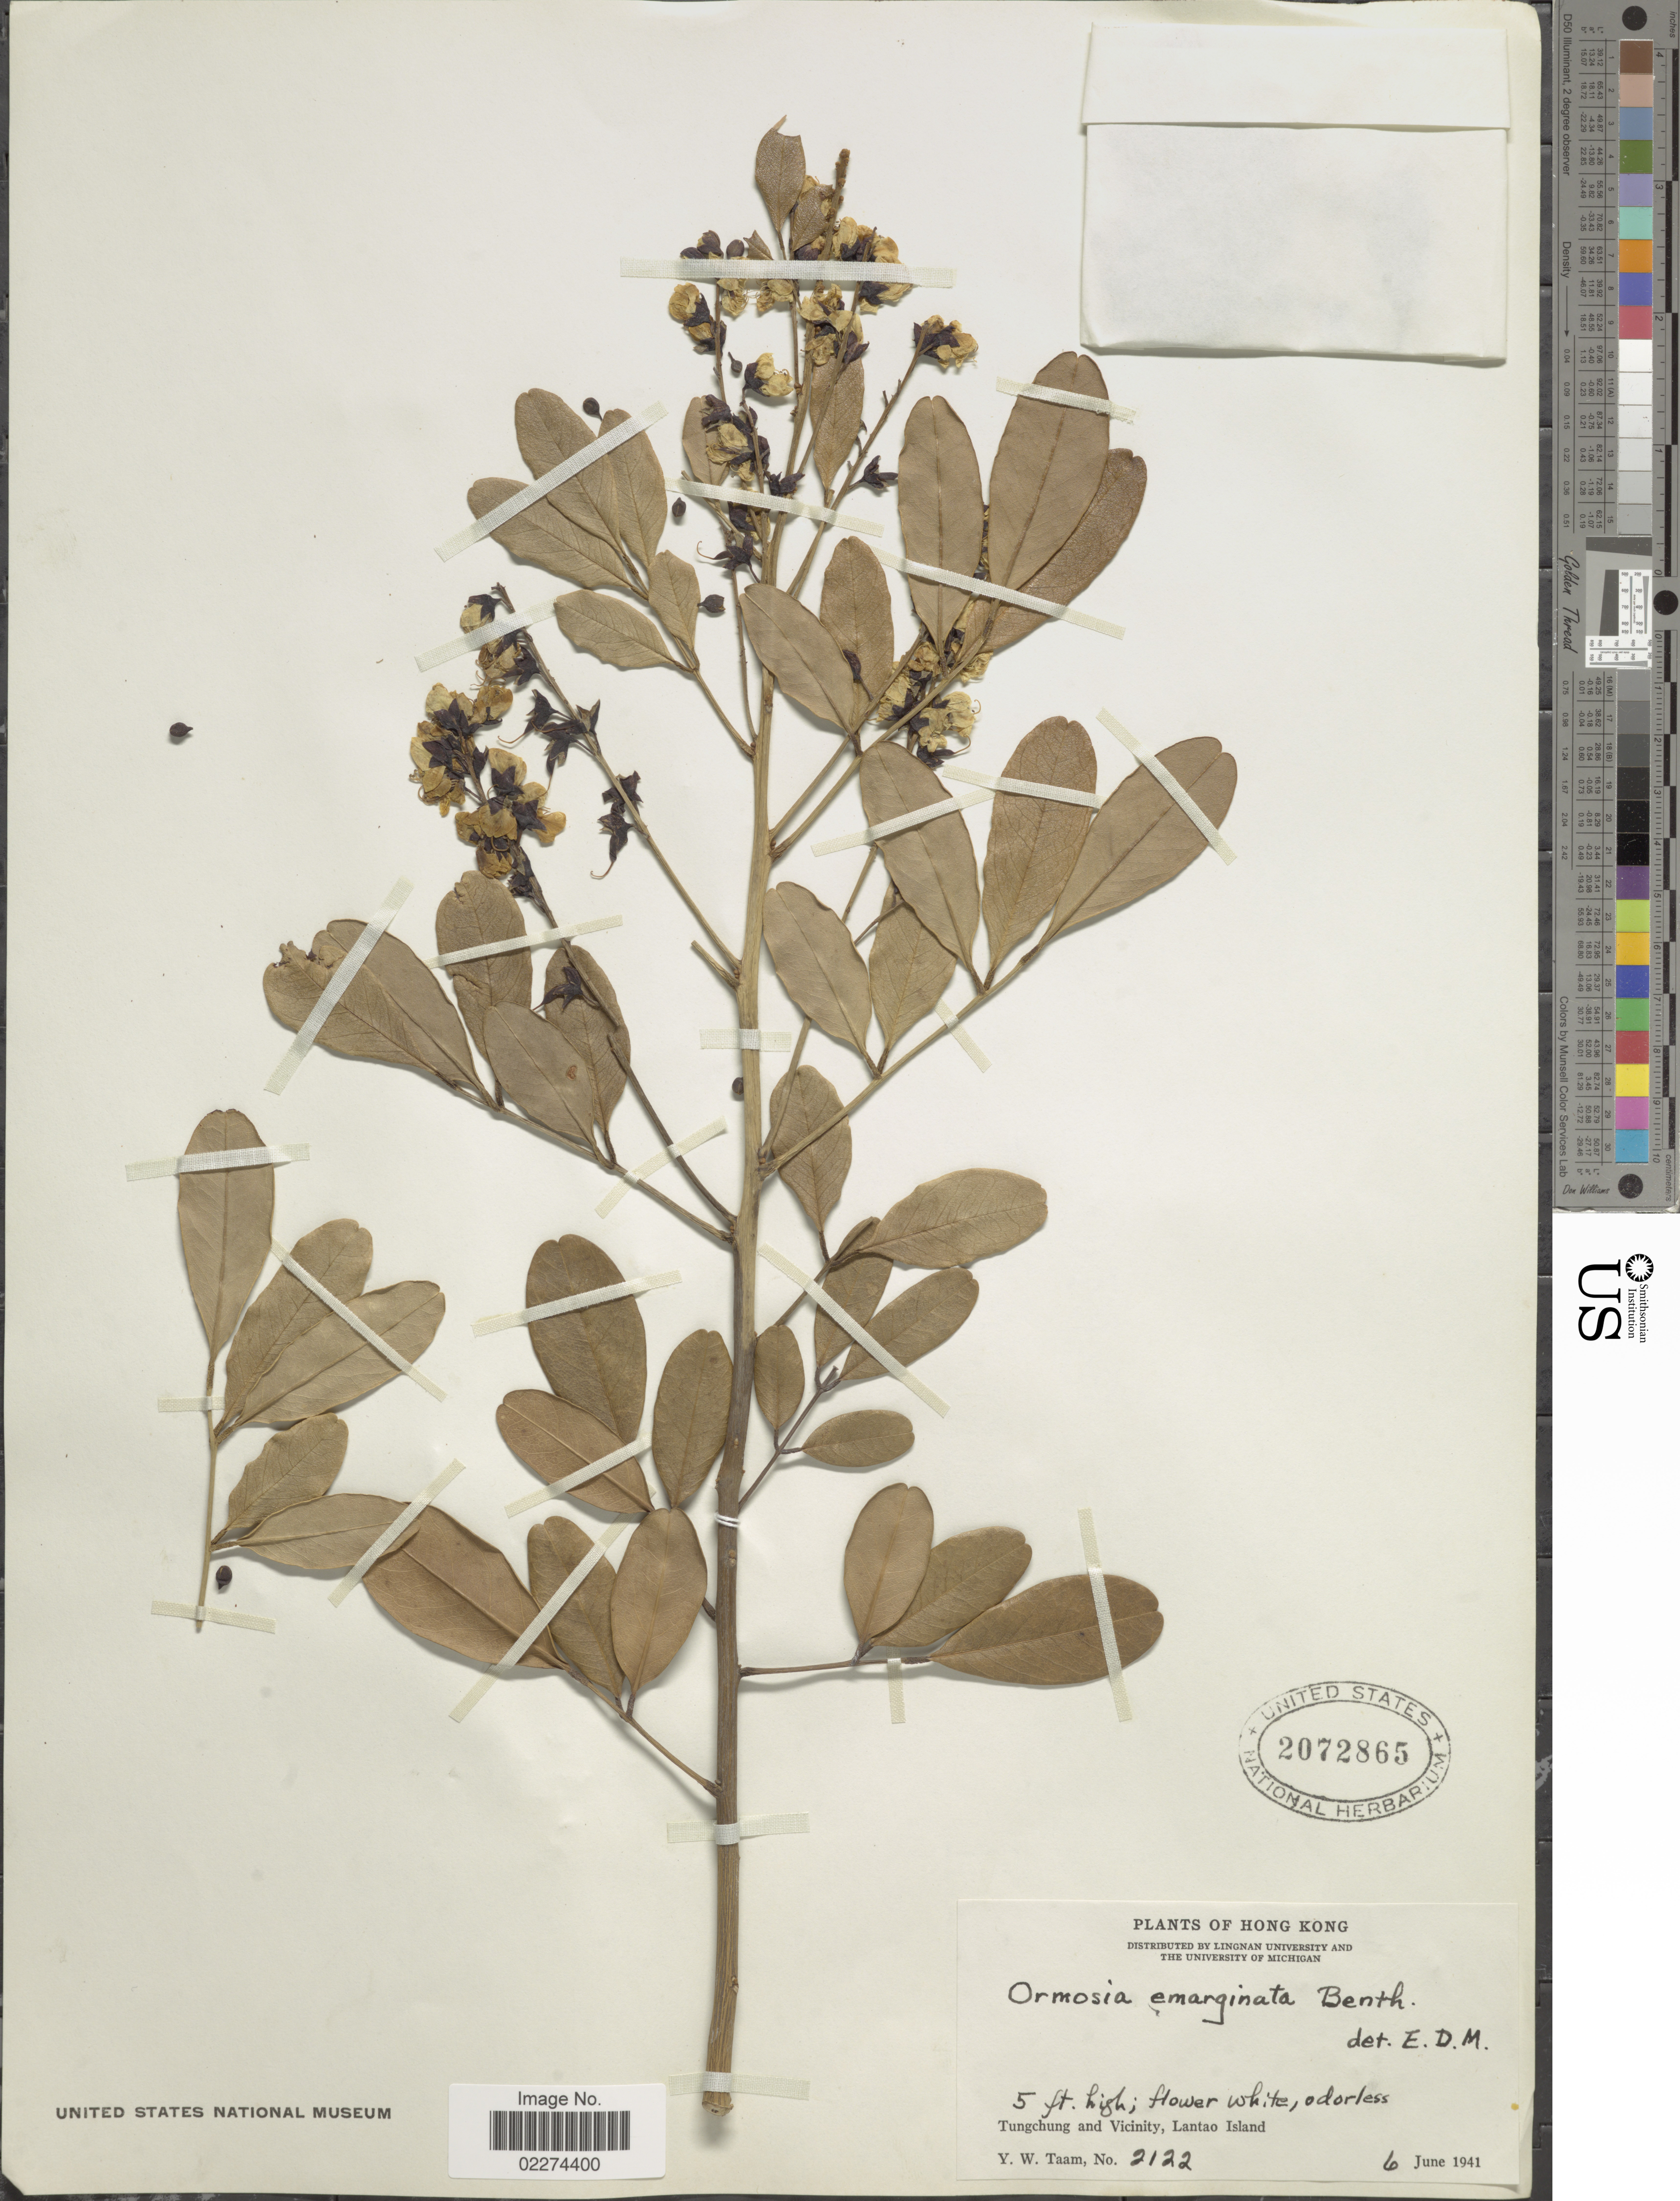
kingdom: Plantae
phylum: Tracheophyta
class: Magnoliopsida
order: Fabales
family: Fabaceae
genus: Ormosia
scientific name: Ormosia emarginata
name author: (Hook. & Arn.) Benth.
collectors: Y. W. Taam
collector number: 2122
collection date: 1941-06-06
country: China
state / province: Hong Kong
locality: Hong Kong, Tungchung and Vicinity, Lantao Island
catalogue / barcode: US 2072865